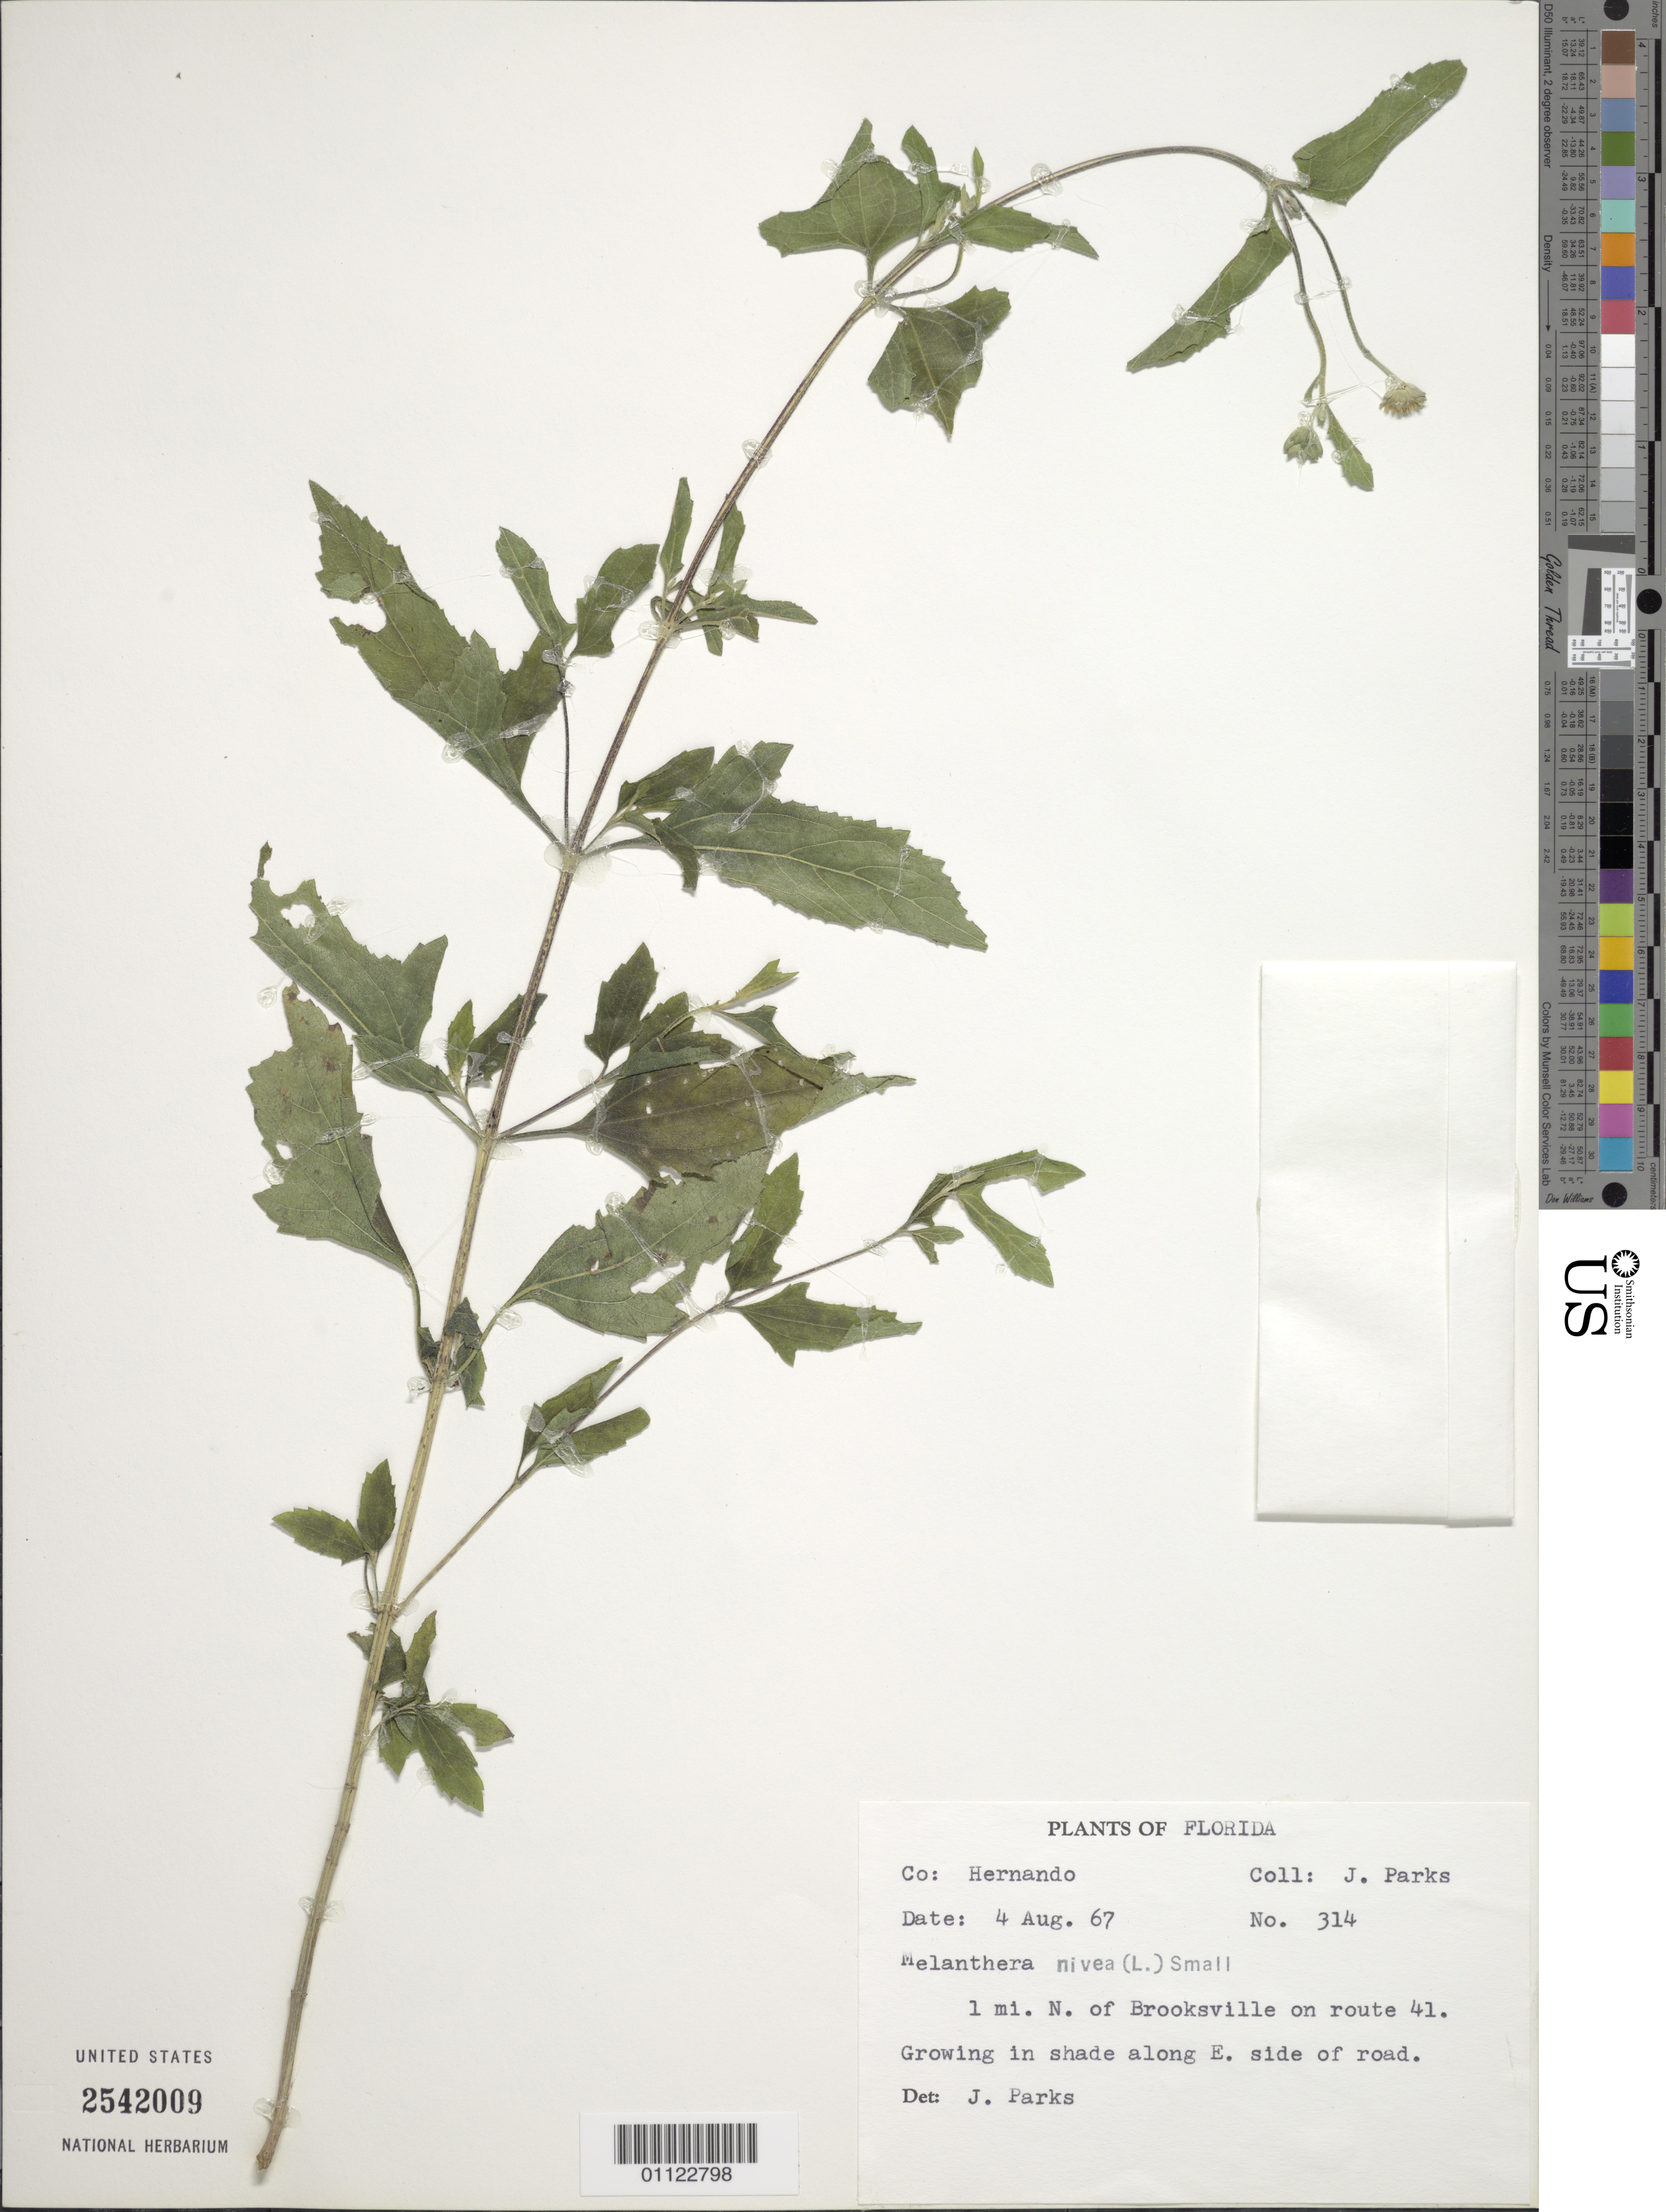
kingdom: Plantae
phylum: Tracheophyta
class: Magnoliopsida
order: Asterales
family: Asteraceae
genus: Melanthera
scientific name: Melanthera nivea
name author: (L.) Small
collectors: J. Parks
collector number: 314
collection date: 1967-08-04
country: United States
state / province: Florida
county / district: Hernando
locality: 1 mi N of Brooksville on Rt.41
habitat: in shade along E side of road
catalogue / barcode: US 2542009